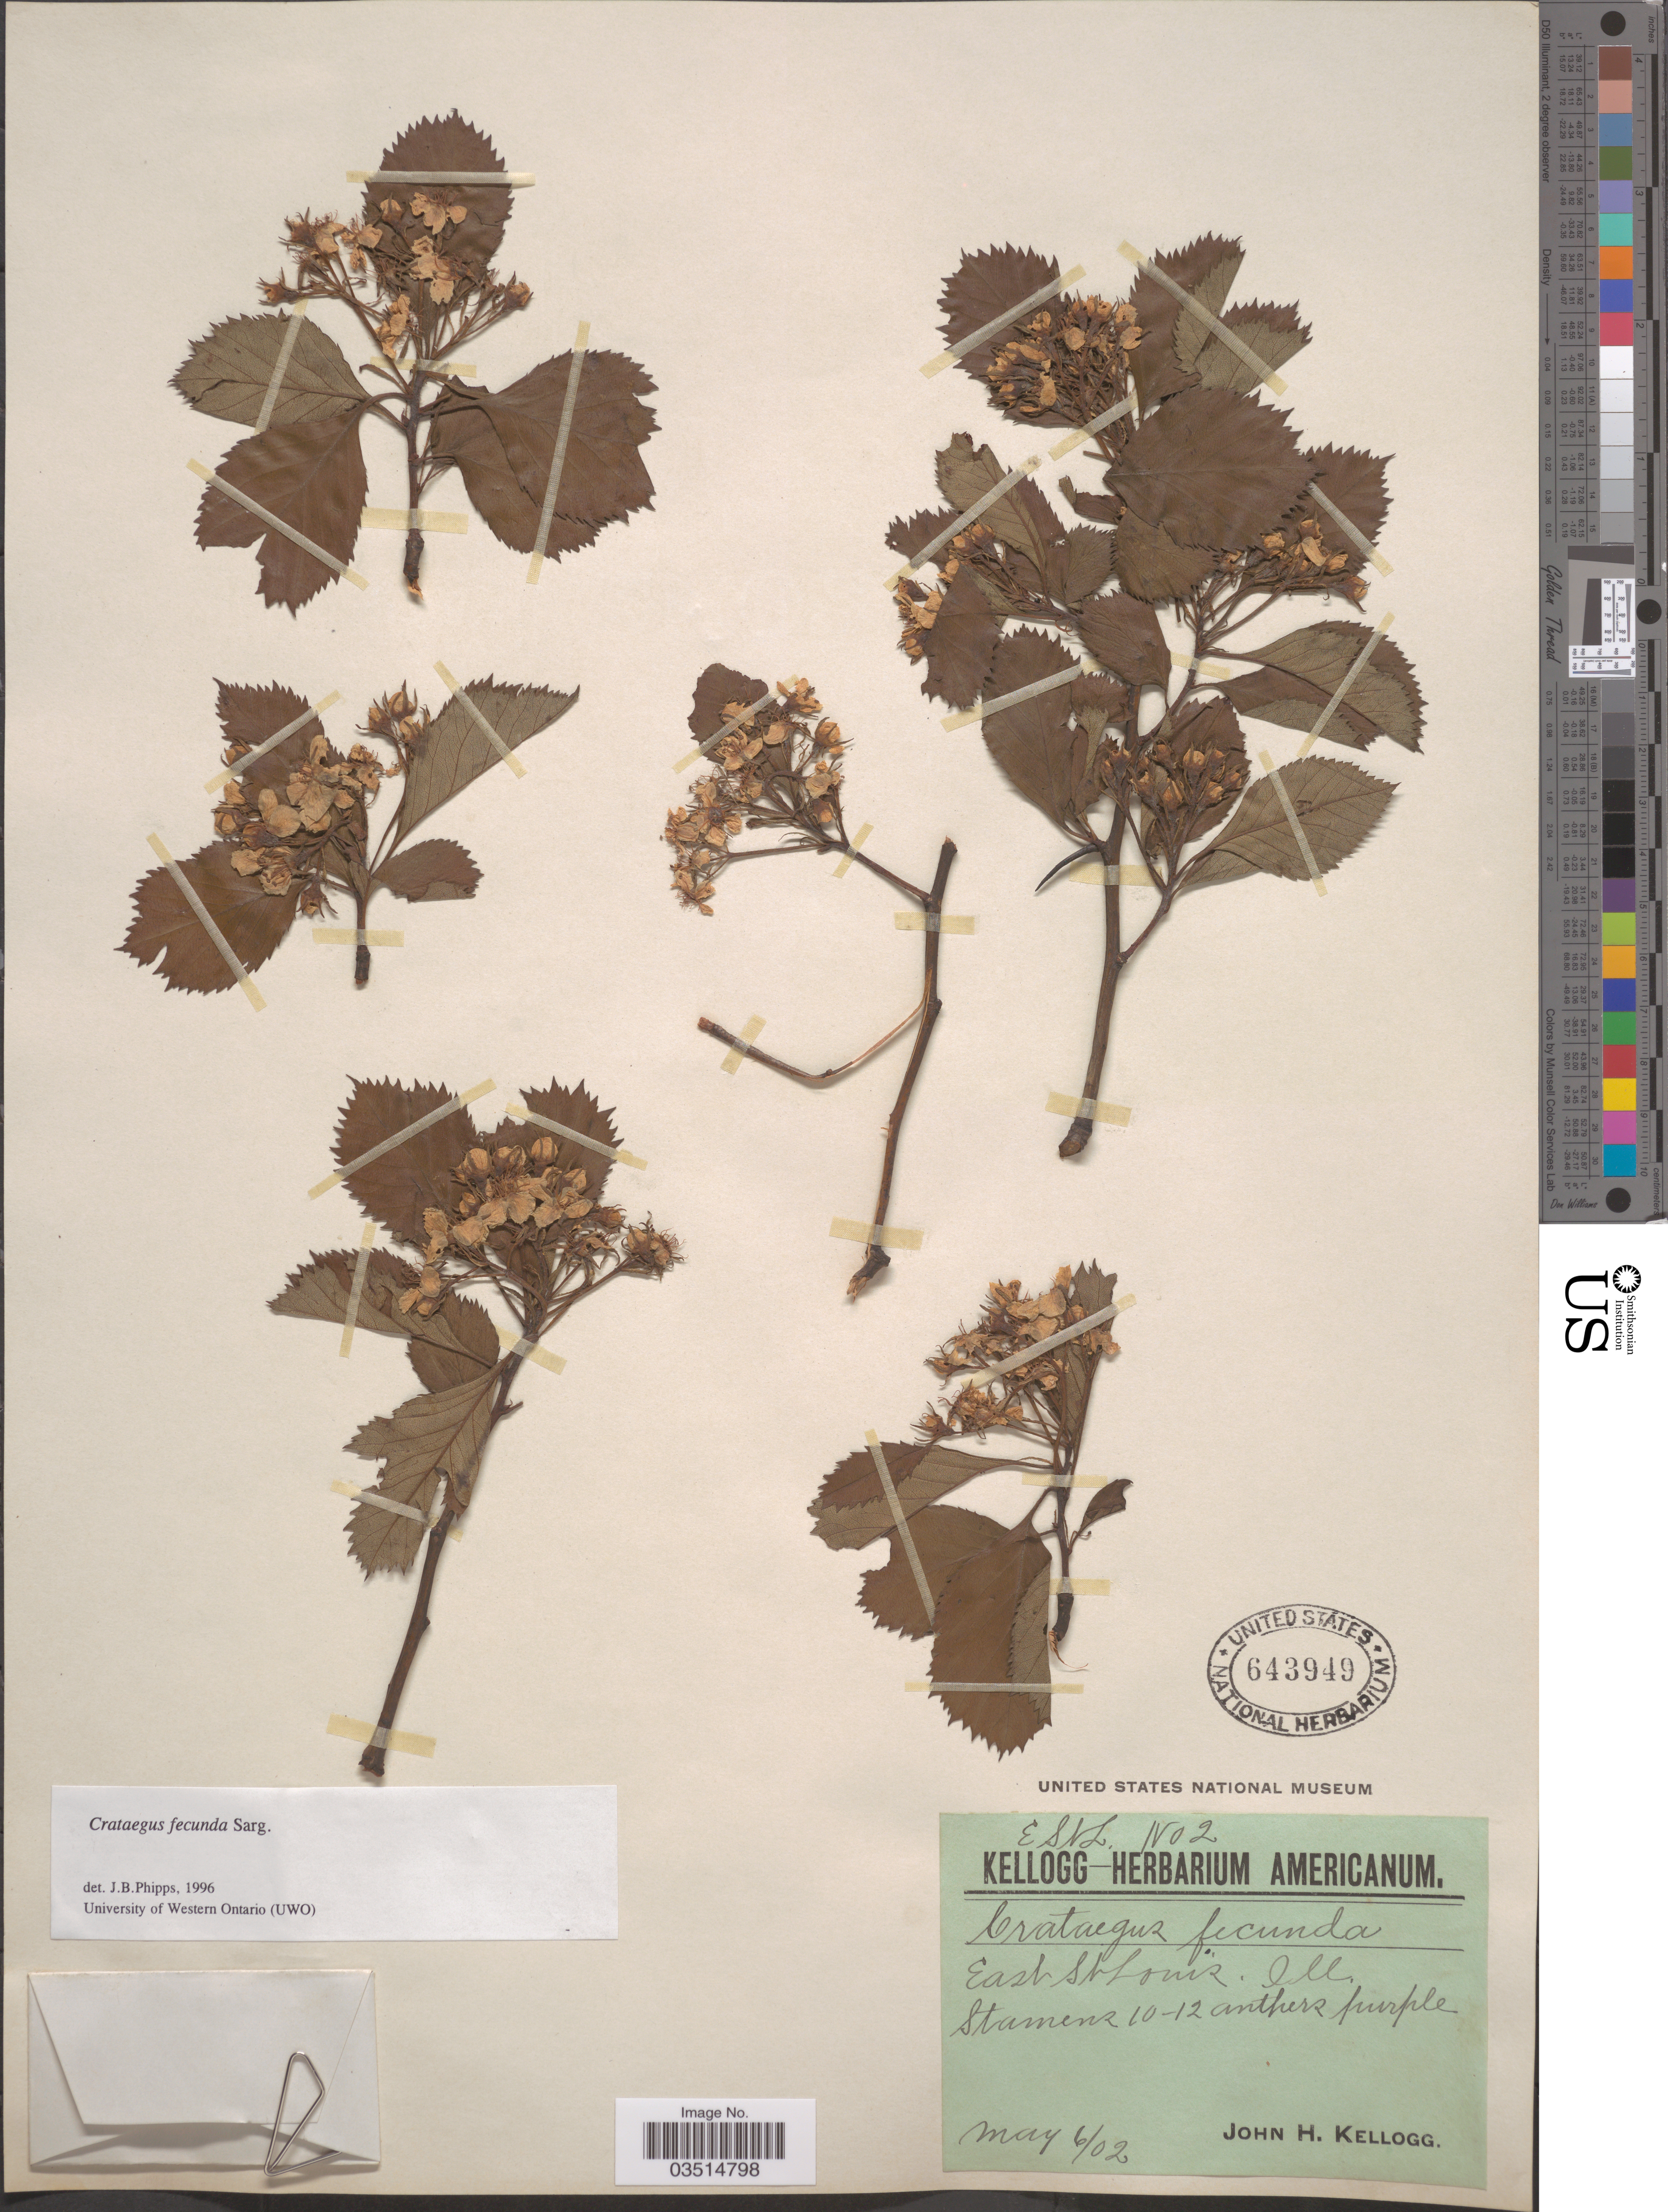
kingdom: Plantae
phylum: Tracheophyta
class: Magnoliopsida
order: Rosales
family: Rosaceae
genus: Crataegus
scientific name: Crataegus fecunda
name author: Sarg.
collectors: J. H. Kellogg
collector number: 2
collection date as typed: Transcribed d/m/y: 6/5/2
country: United States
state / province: Illinois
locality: East St. Louis.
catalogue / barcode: US 643949